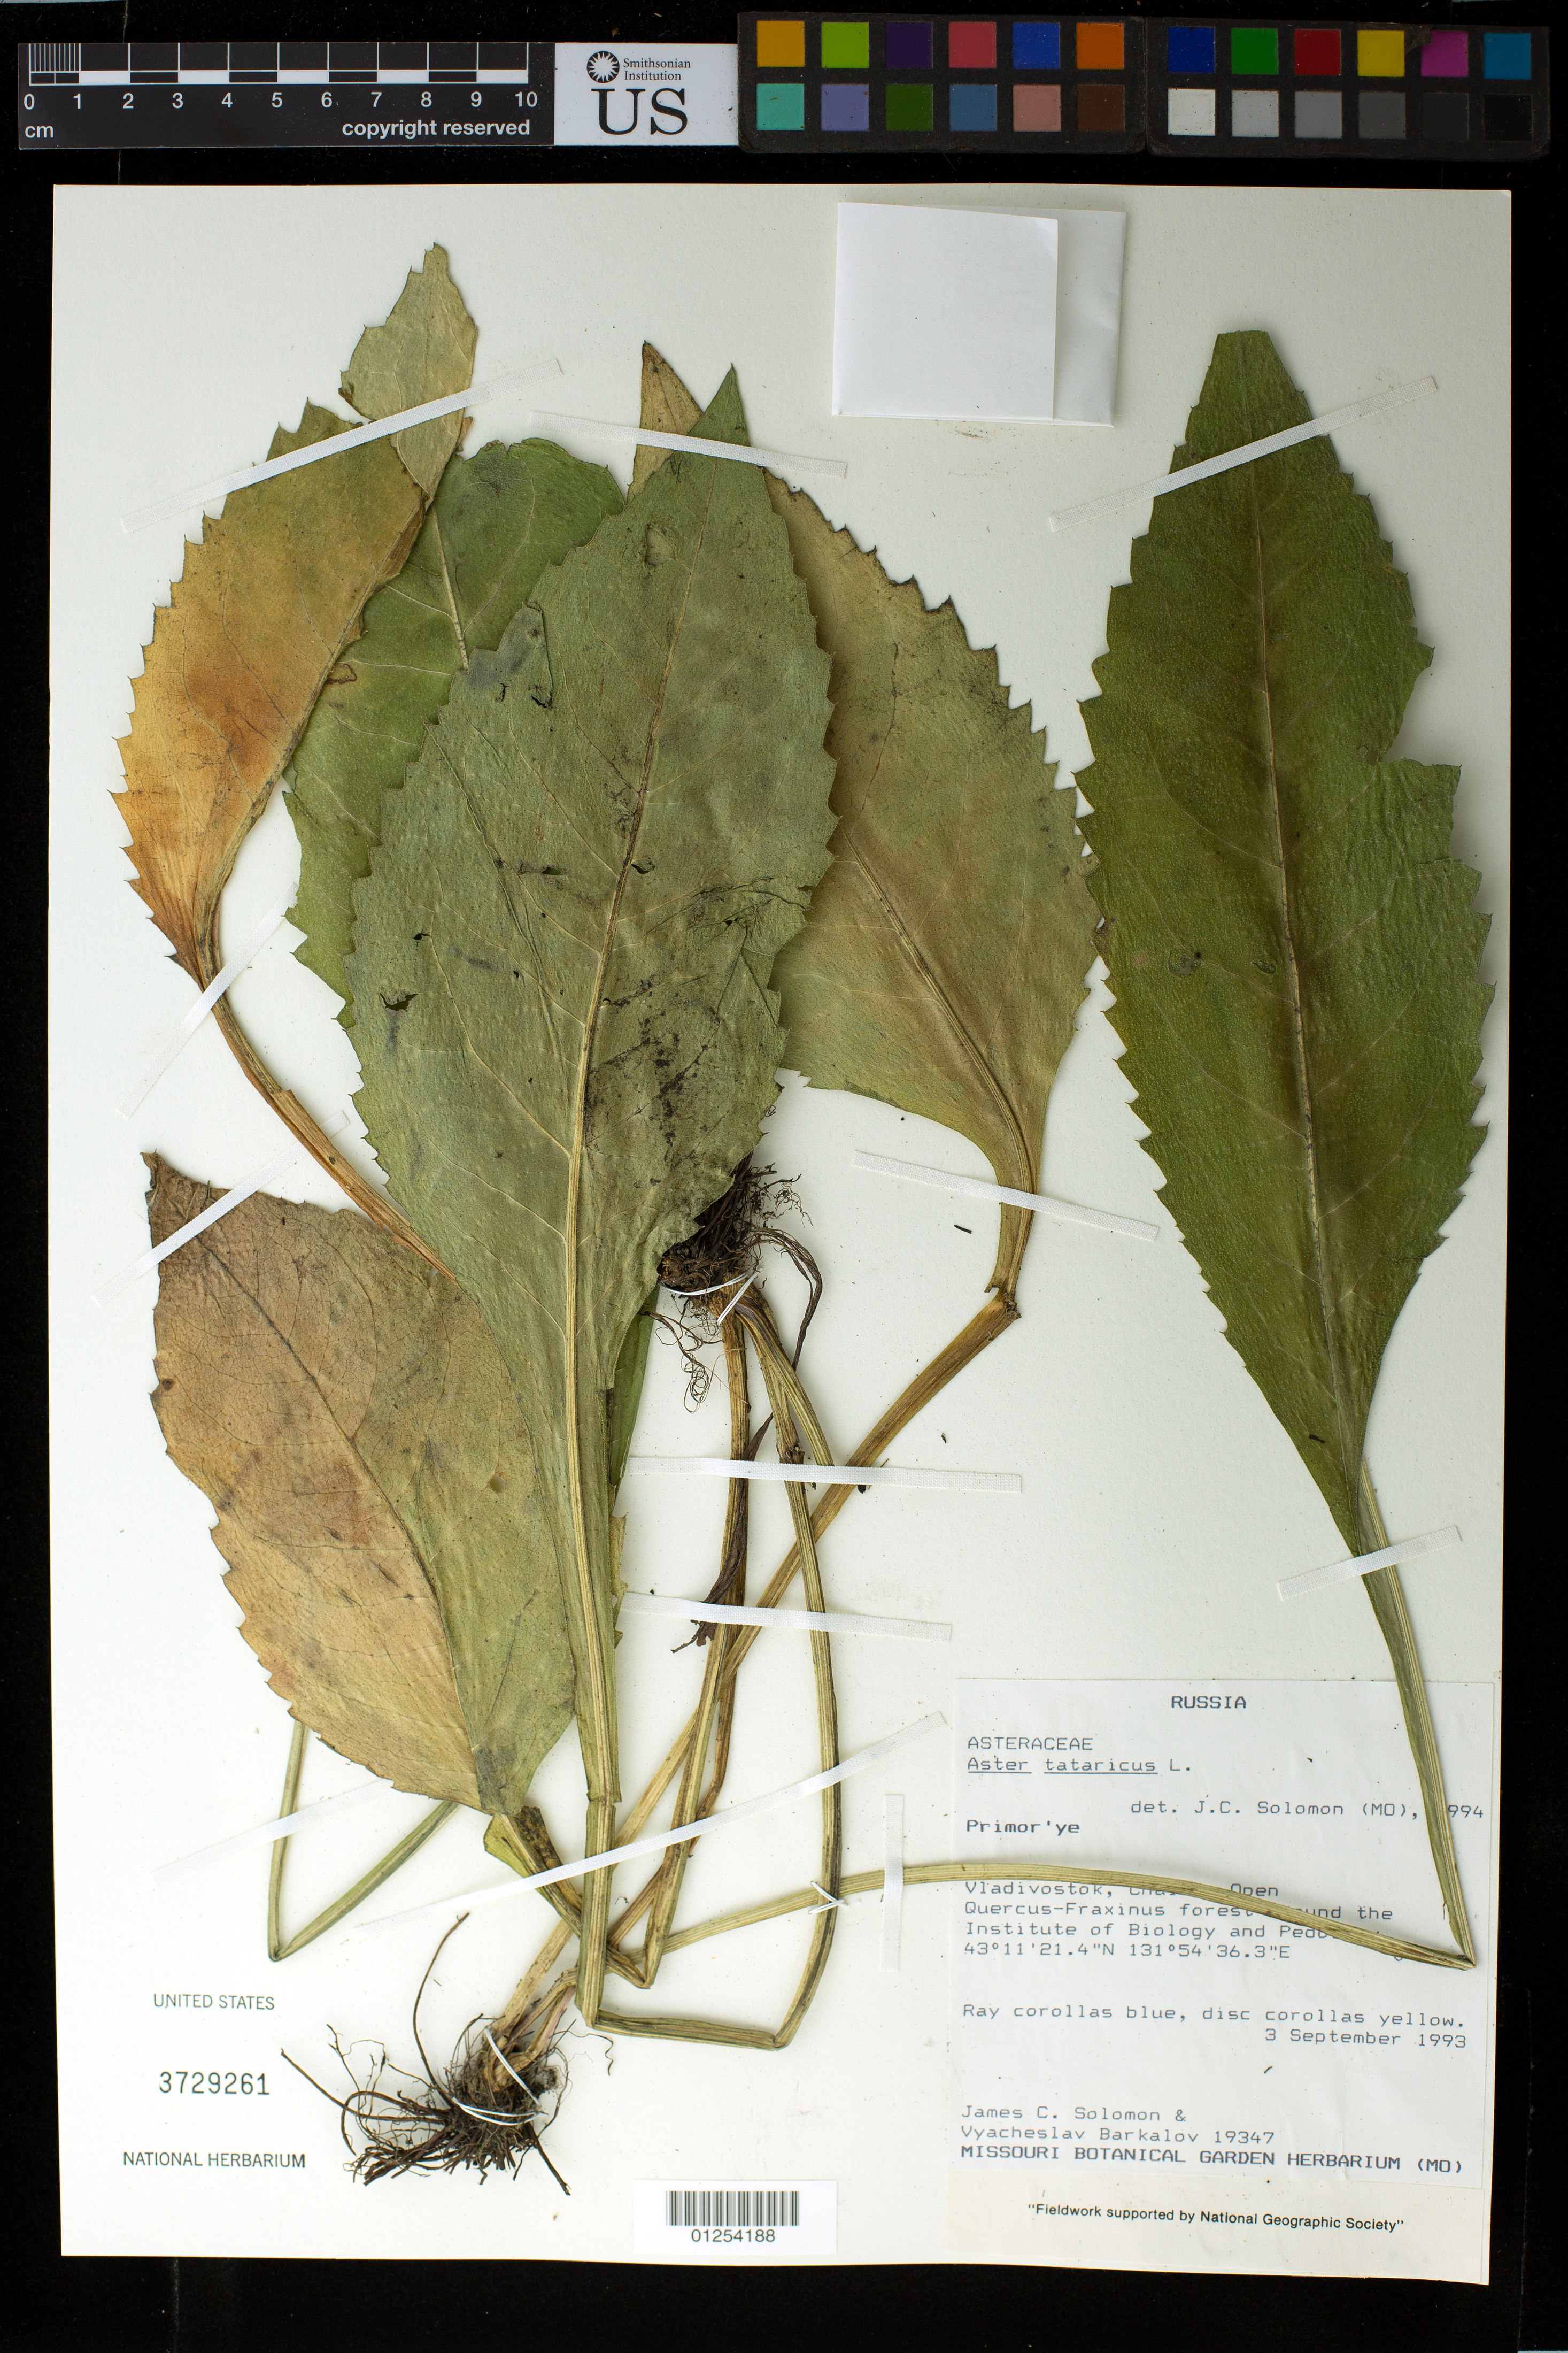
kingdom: Plantae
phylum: Tracheophyta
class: Magnoliopsida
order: Asterales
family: Asteraceae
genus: Aster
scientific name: Aster tataricus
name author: L. f.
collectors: J. C. Solomon & V. Barkalov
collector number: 19347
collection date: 1993-09-03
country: Russian Federation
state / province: Primorsky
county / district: Vladivostok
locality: Vladivostok, Chaika. Upland forest of Quercus, Acer, and Fraxinus near the Institute of Biology and Pedology.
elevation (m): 0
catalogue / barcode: US 3729261